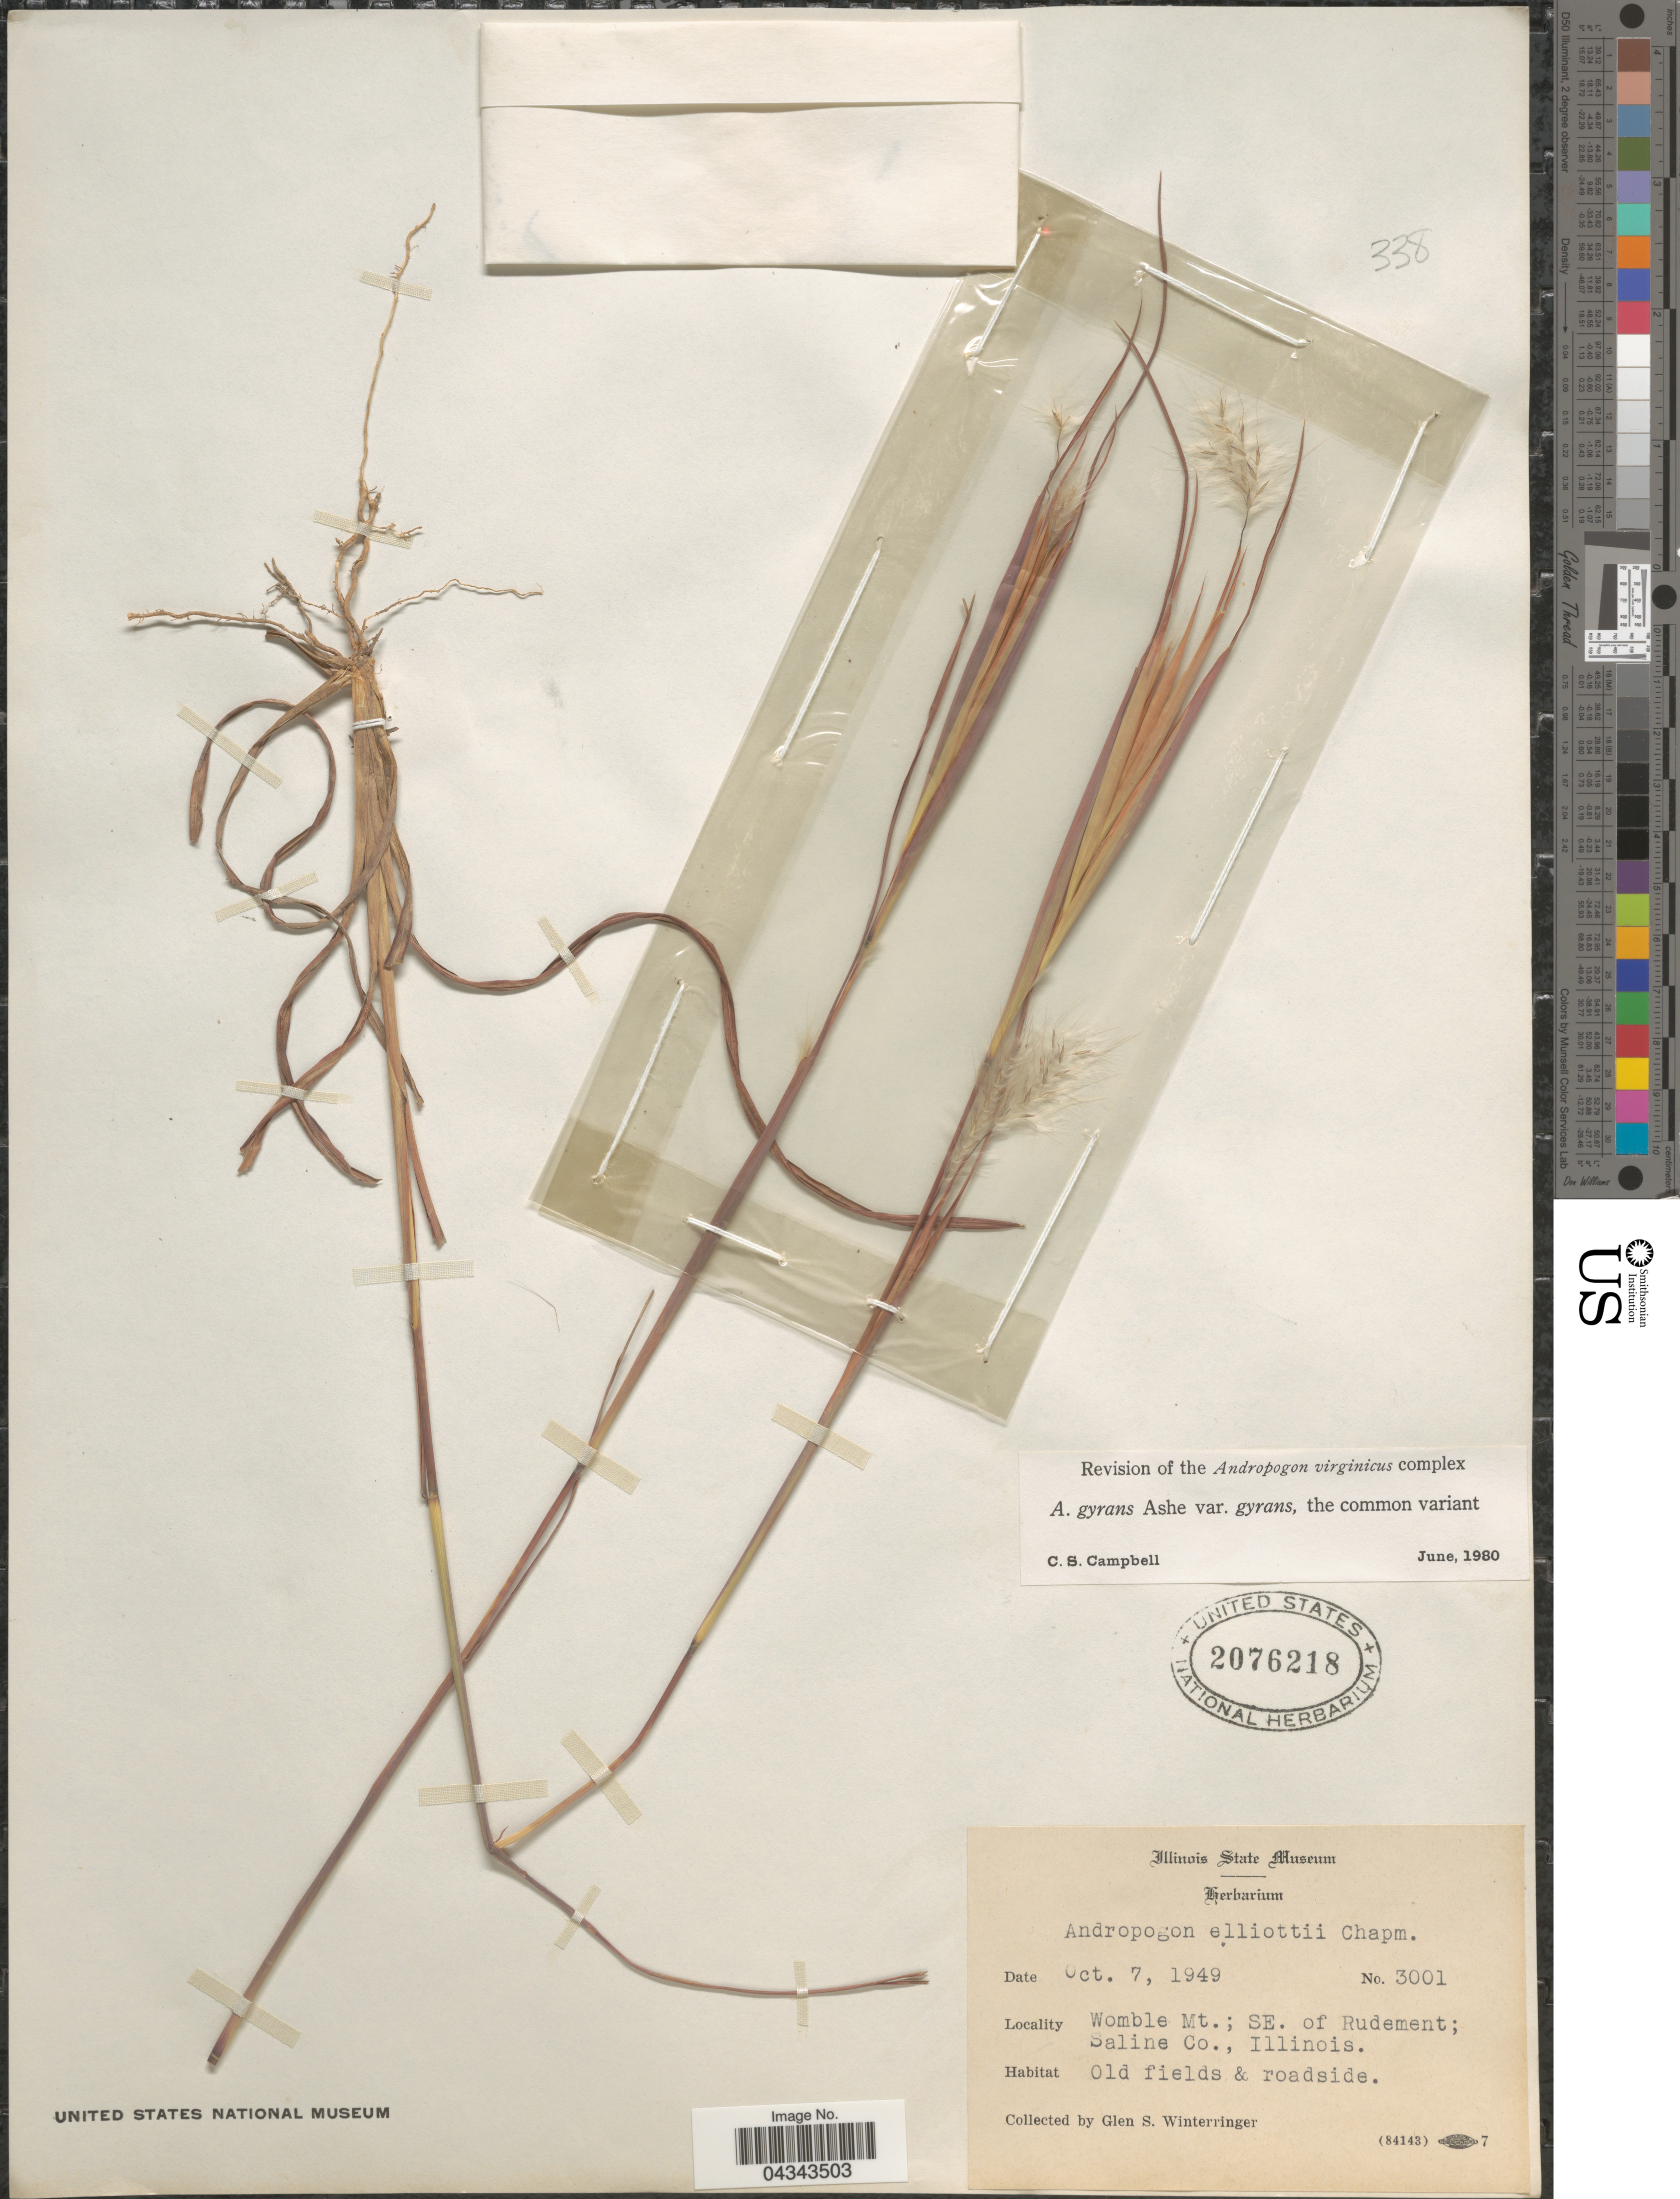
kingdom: Plantae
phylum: Tracheophyta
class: Liliopsida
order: Poales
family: Poaceae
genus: Andropogon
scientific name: Andropogon gyrans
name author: Ashe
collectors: G. Winterringer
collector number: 3001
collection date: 1949-10-07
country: United States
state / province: Illinois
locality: Womble Mt.; SE. of Rudement; Saline Co.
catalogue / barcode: US 2076218